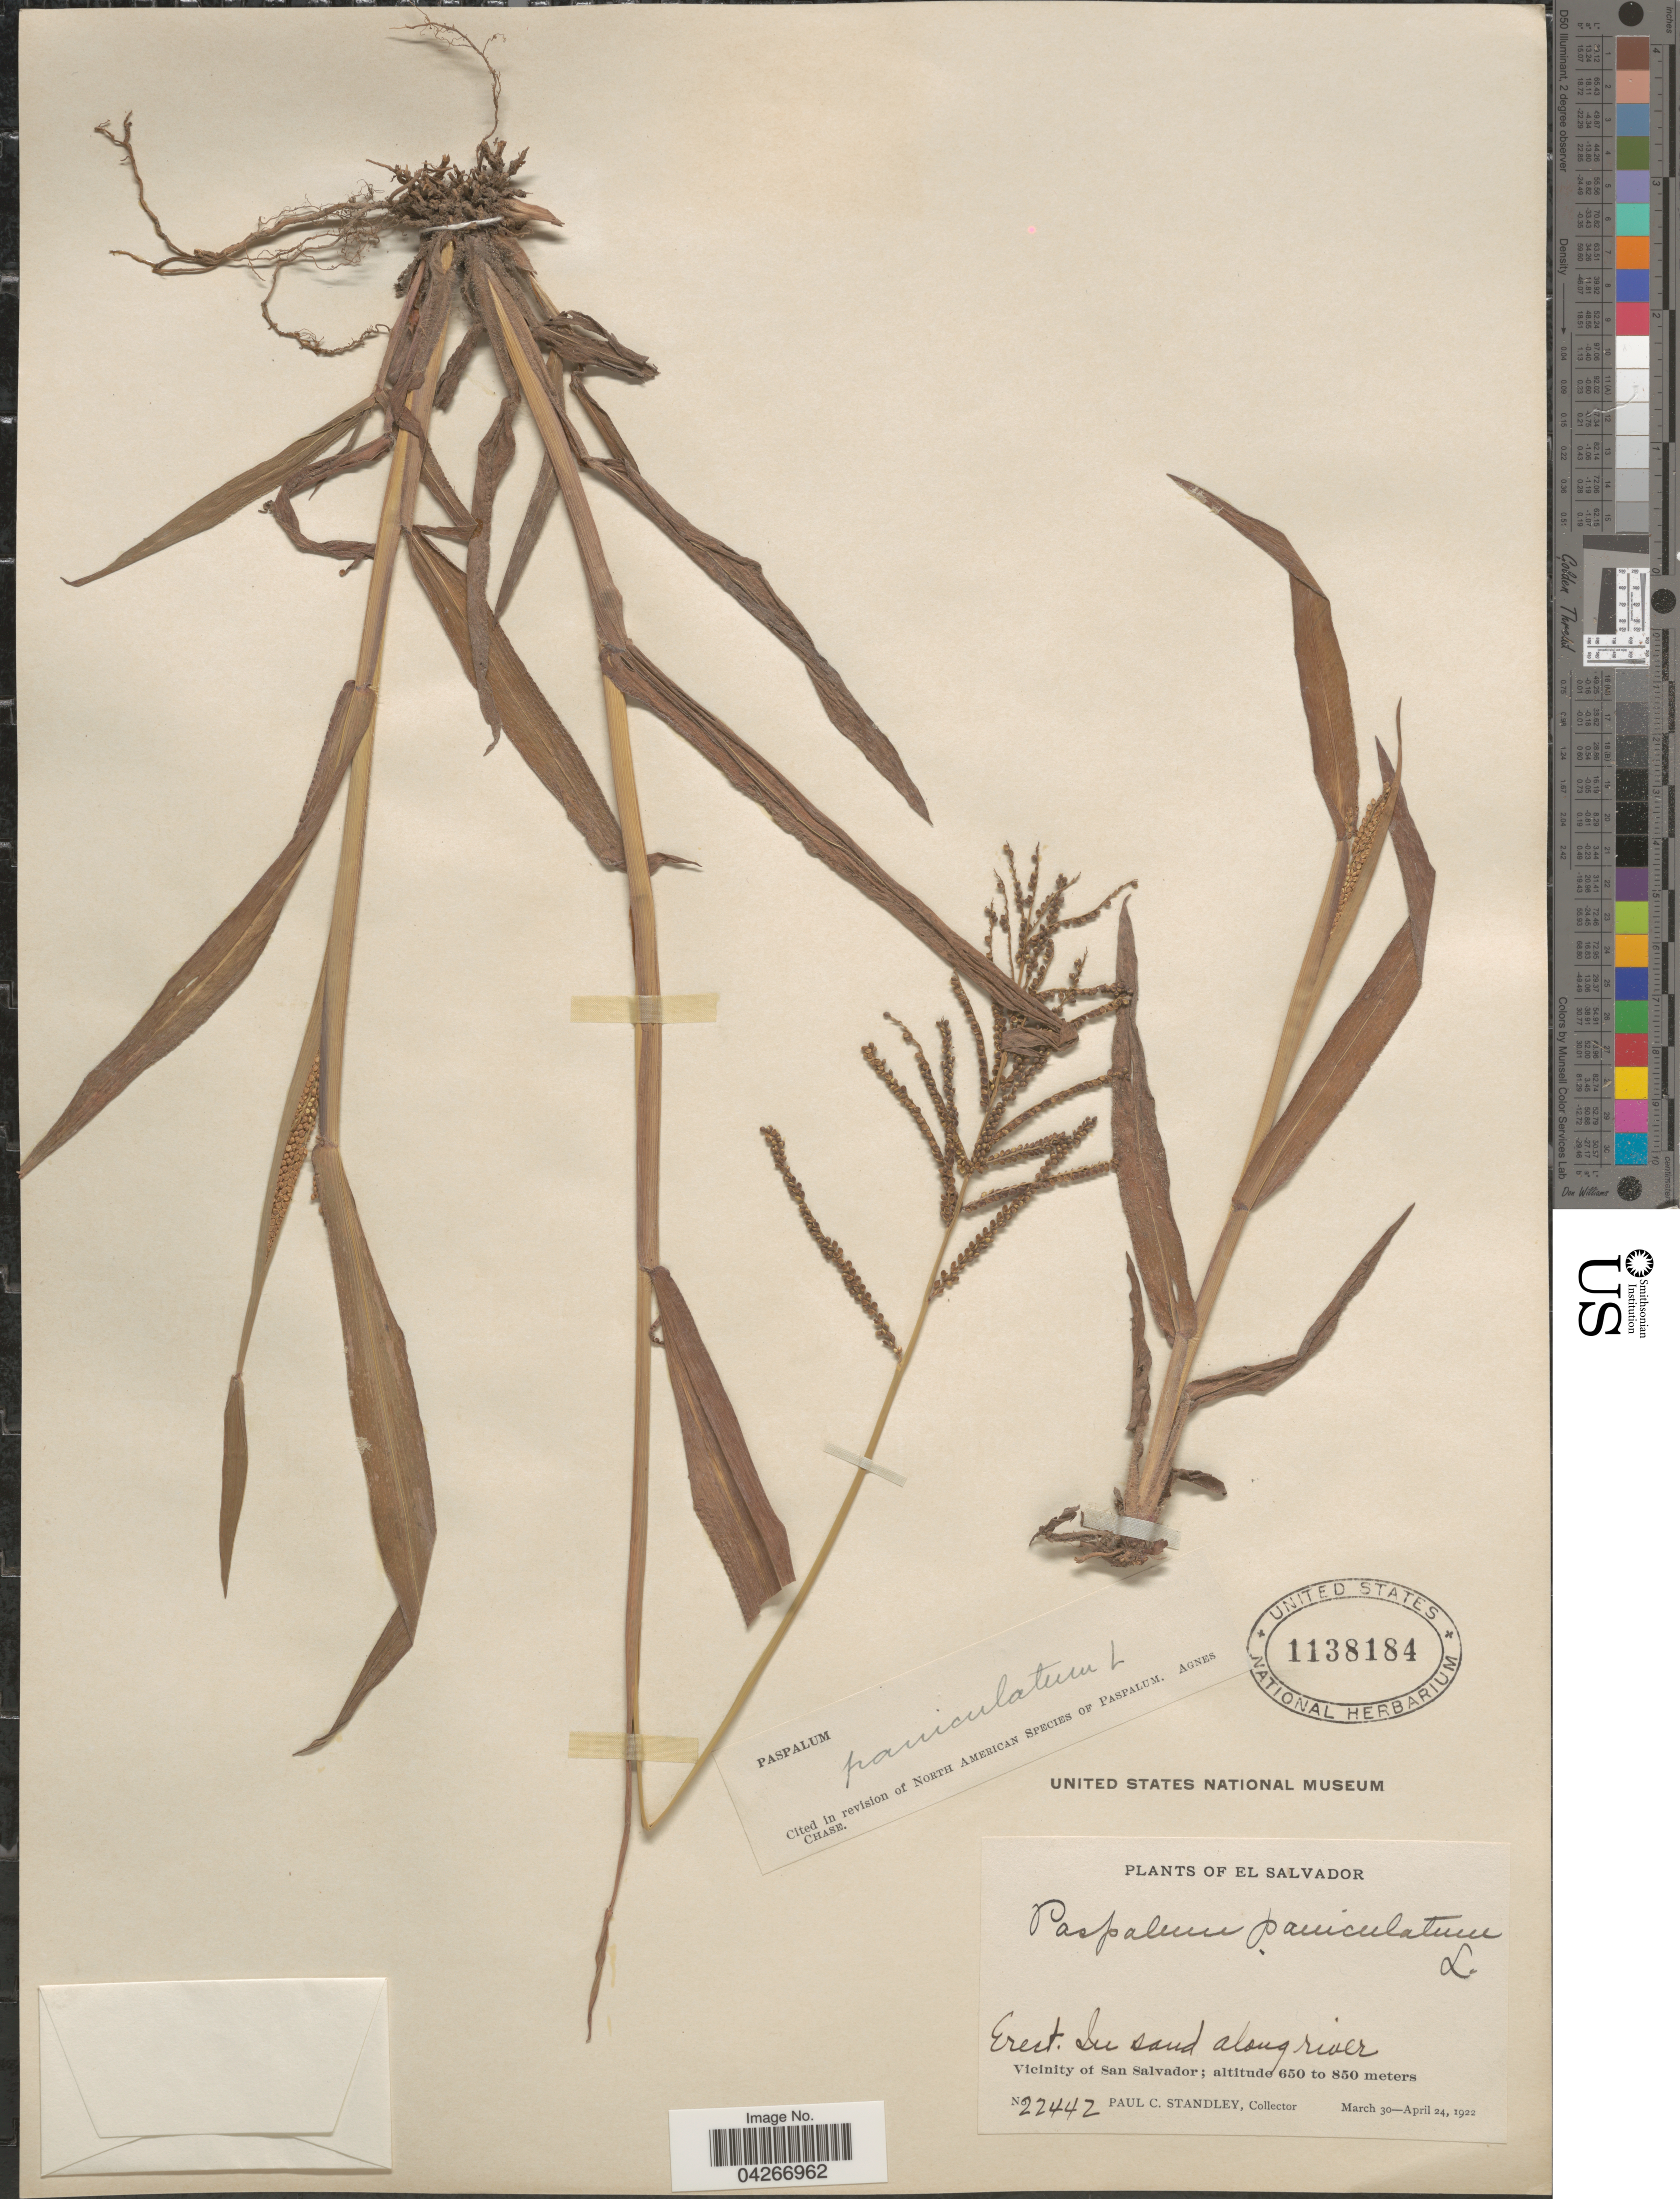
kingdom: Plantae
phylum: Tracheophyta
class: Liliopsida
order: Poales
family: Poaceae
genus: Paspalum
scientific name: Paspalum paniculatum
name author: L.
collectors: P. C. Standley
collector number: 22442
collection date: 1922-03-30/1922-04-24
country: El Salvador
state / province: San Salvador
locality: Vicinity of San Salvador.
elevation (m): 650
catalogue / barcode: US 1138184